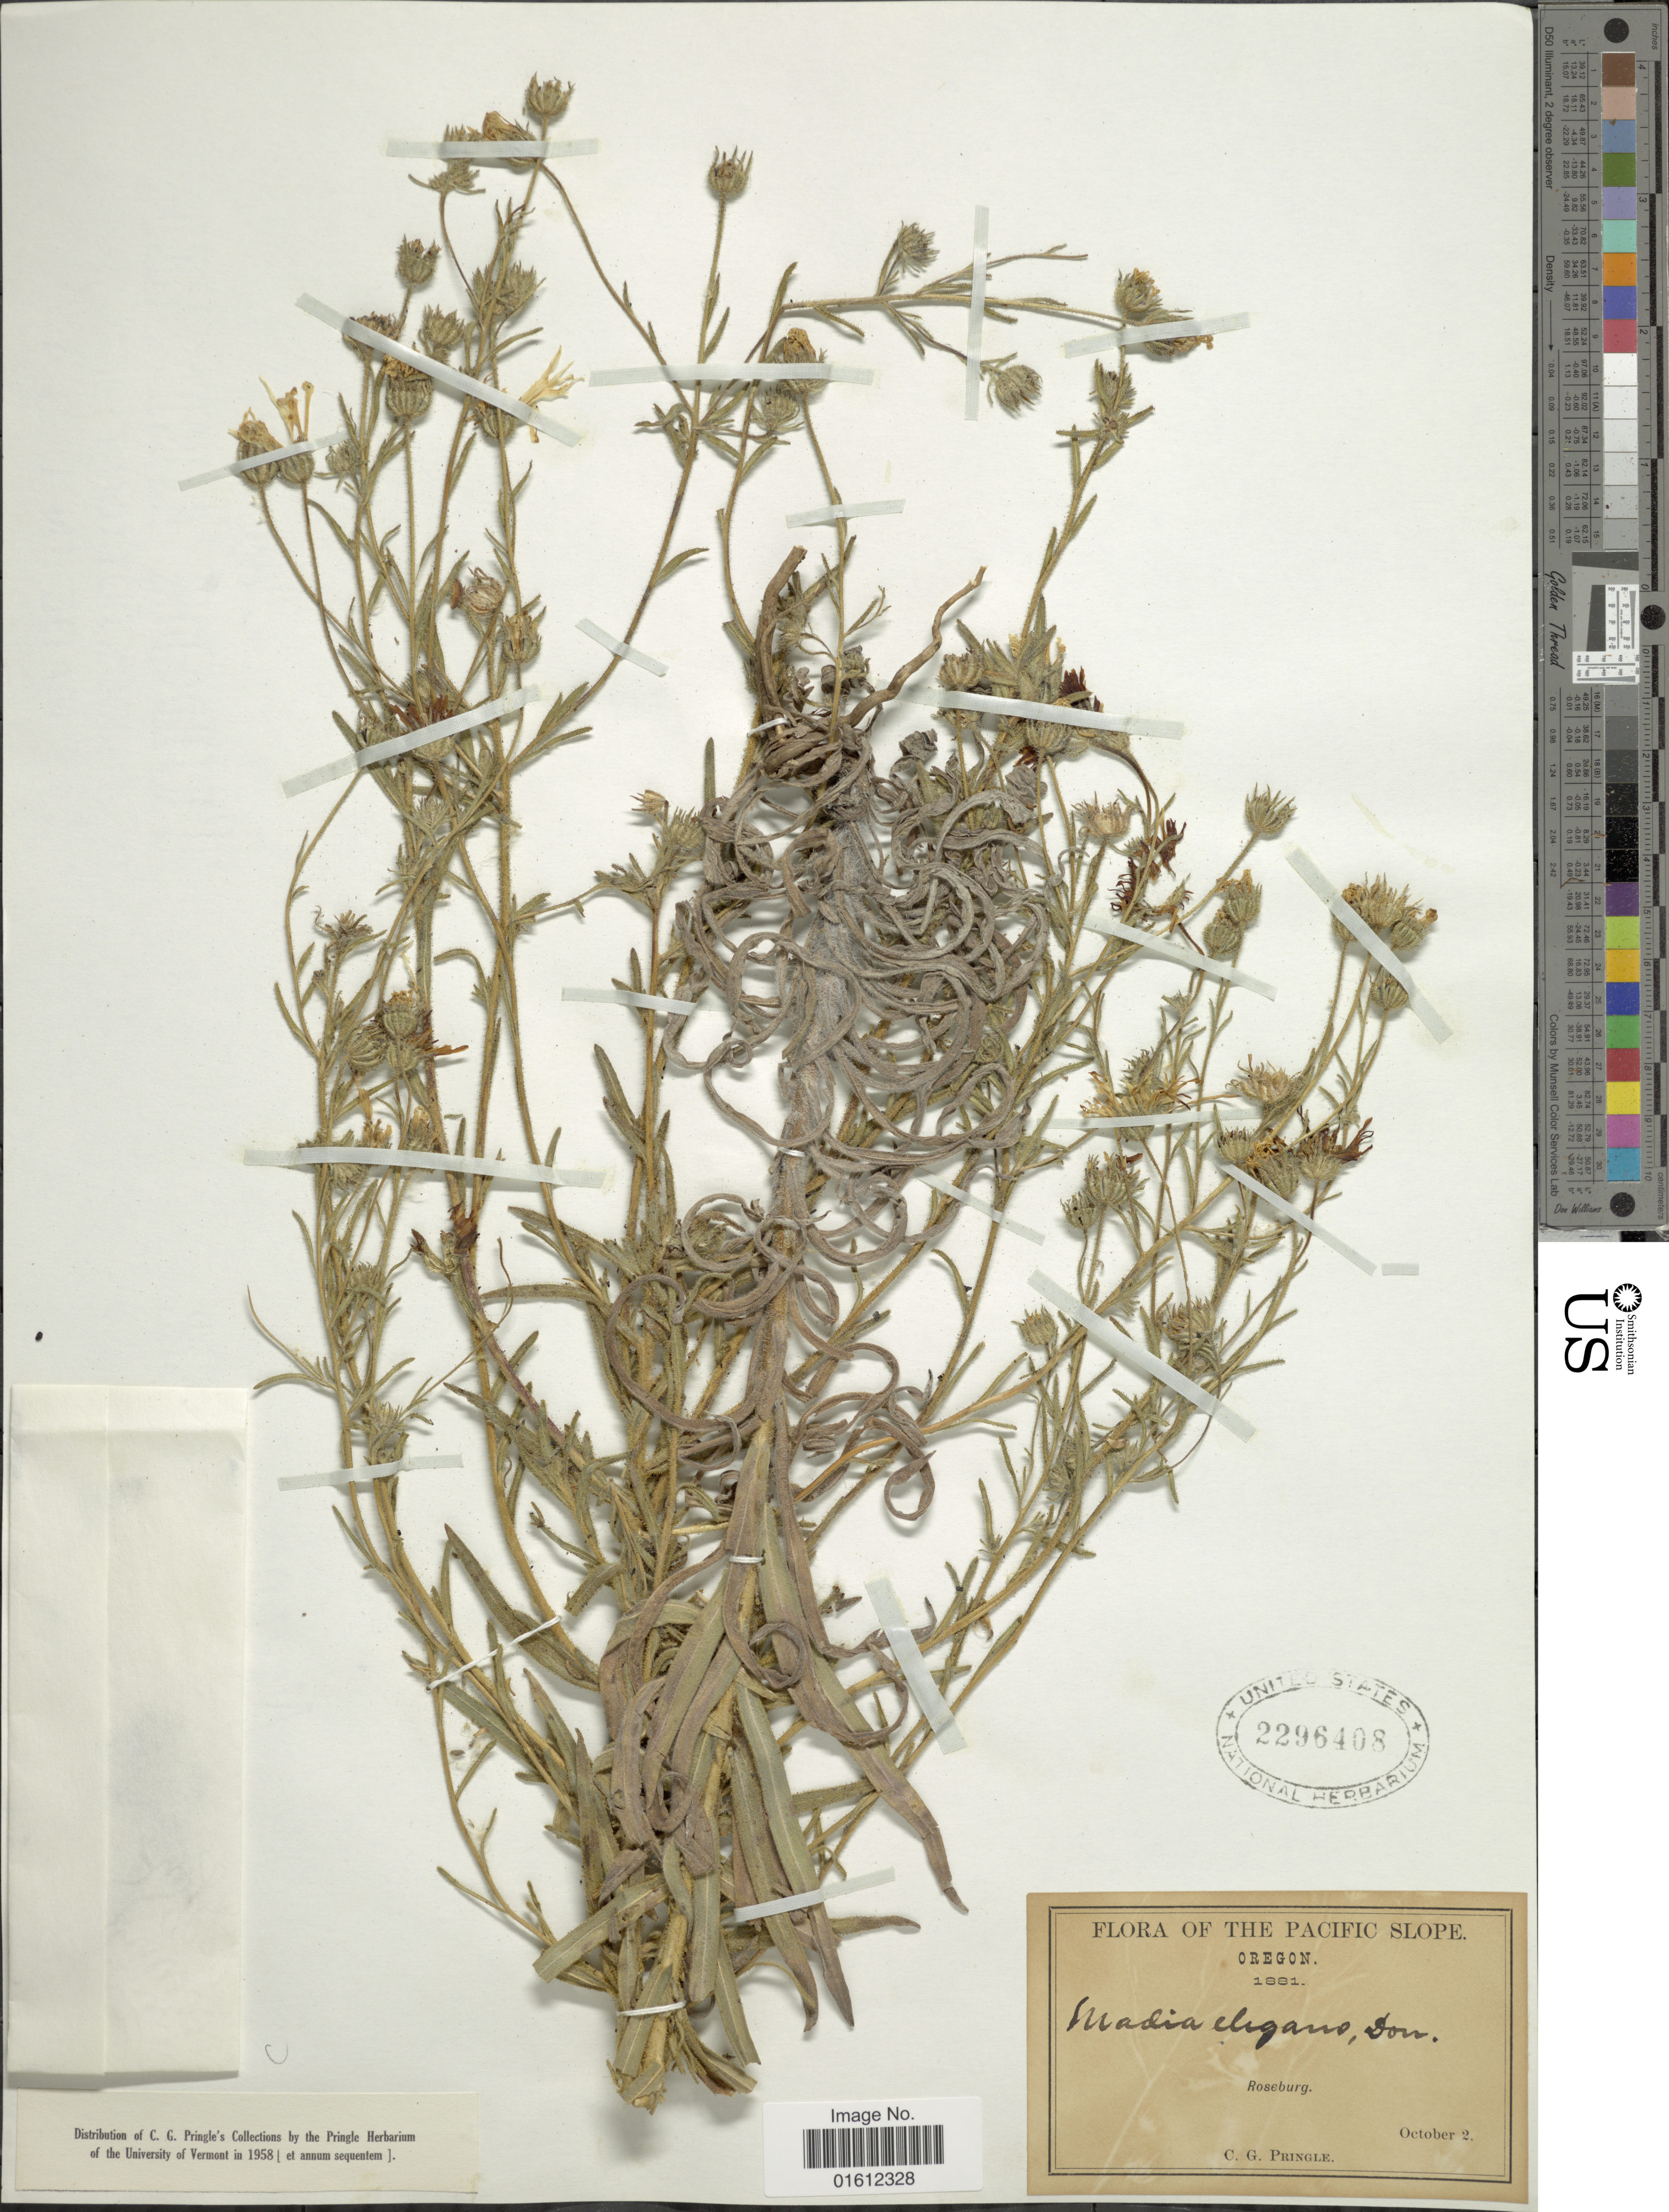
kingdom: Plantae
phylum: Tracheophyta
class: Magnoliopsida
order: Asterales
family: Asteraceae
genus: Madia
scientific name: Madia elegans subsp. elegans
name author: D. Don ex Lindl.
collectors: C. G. Pringle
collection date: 1881-10-02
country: United States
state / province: Oregon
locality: The Pacific slope, Roseburg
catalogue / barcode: US 2296408